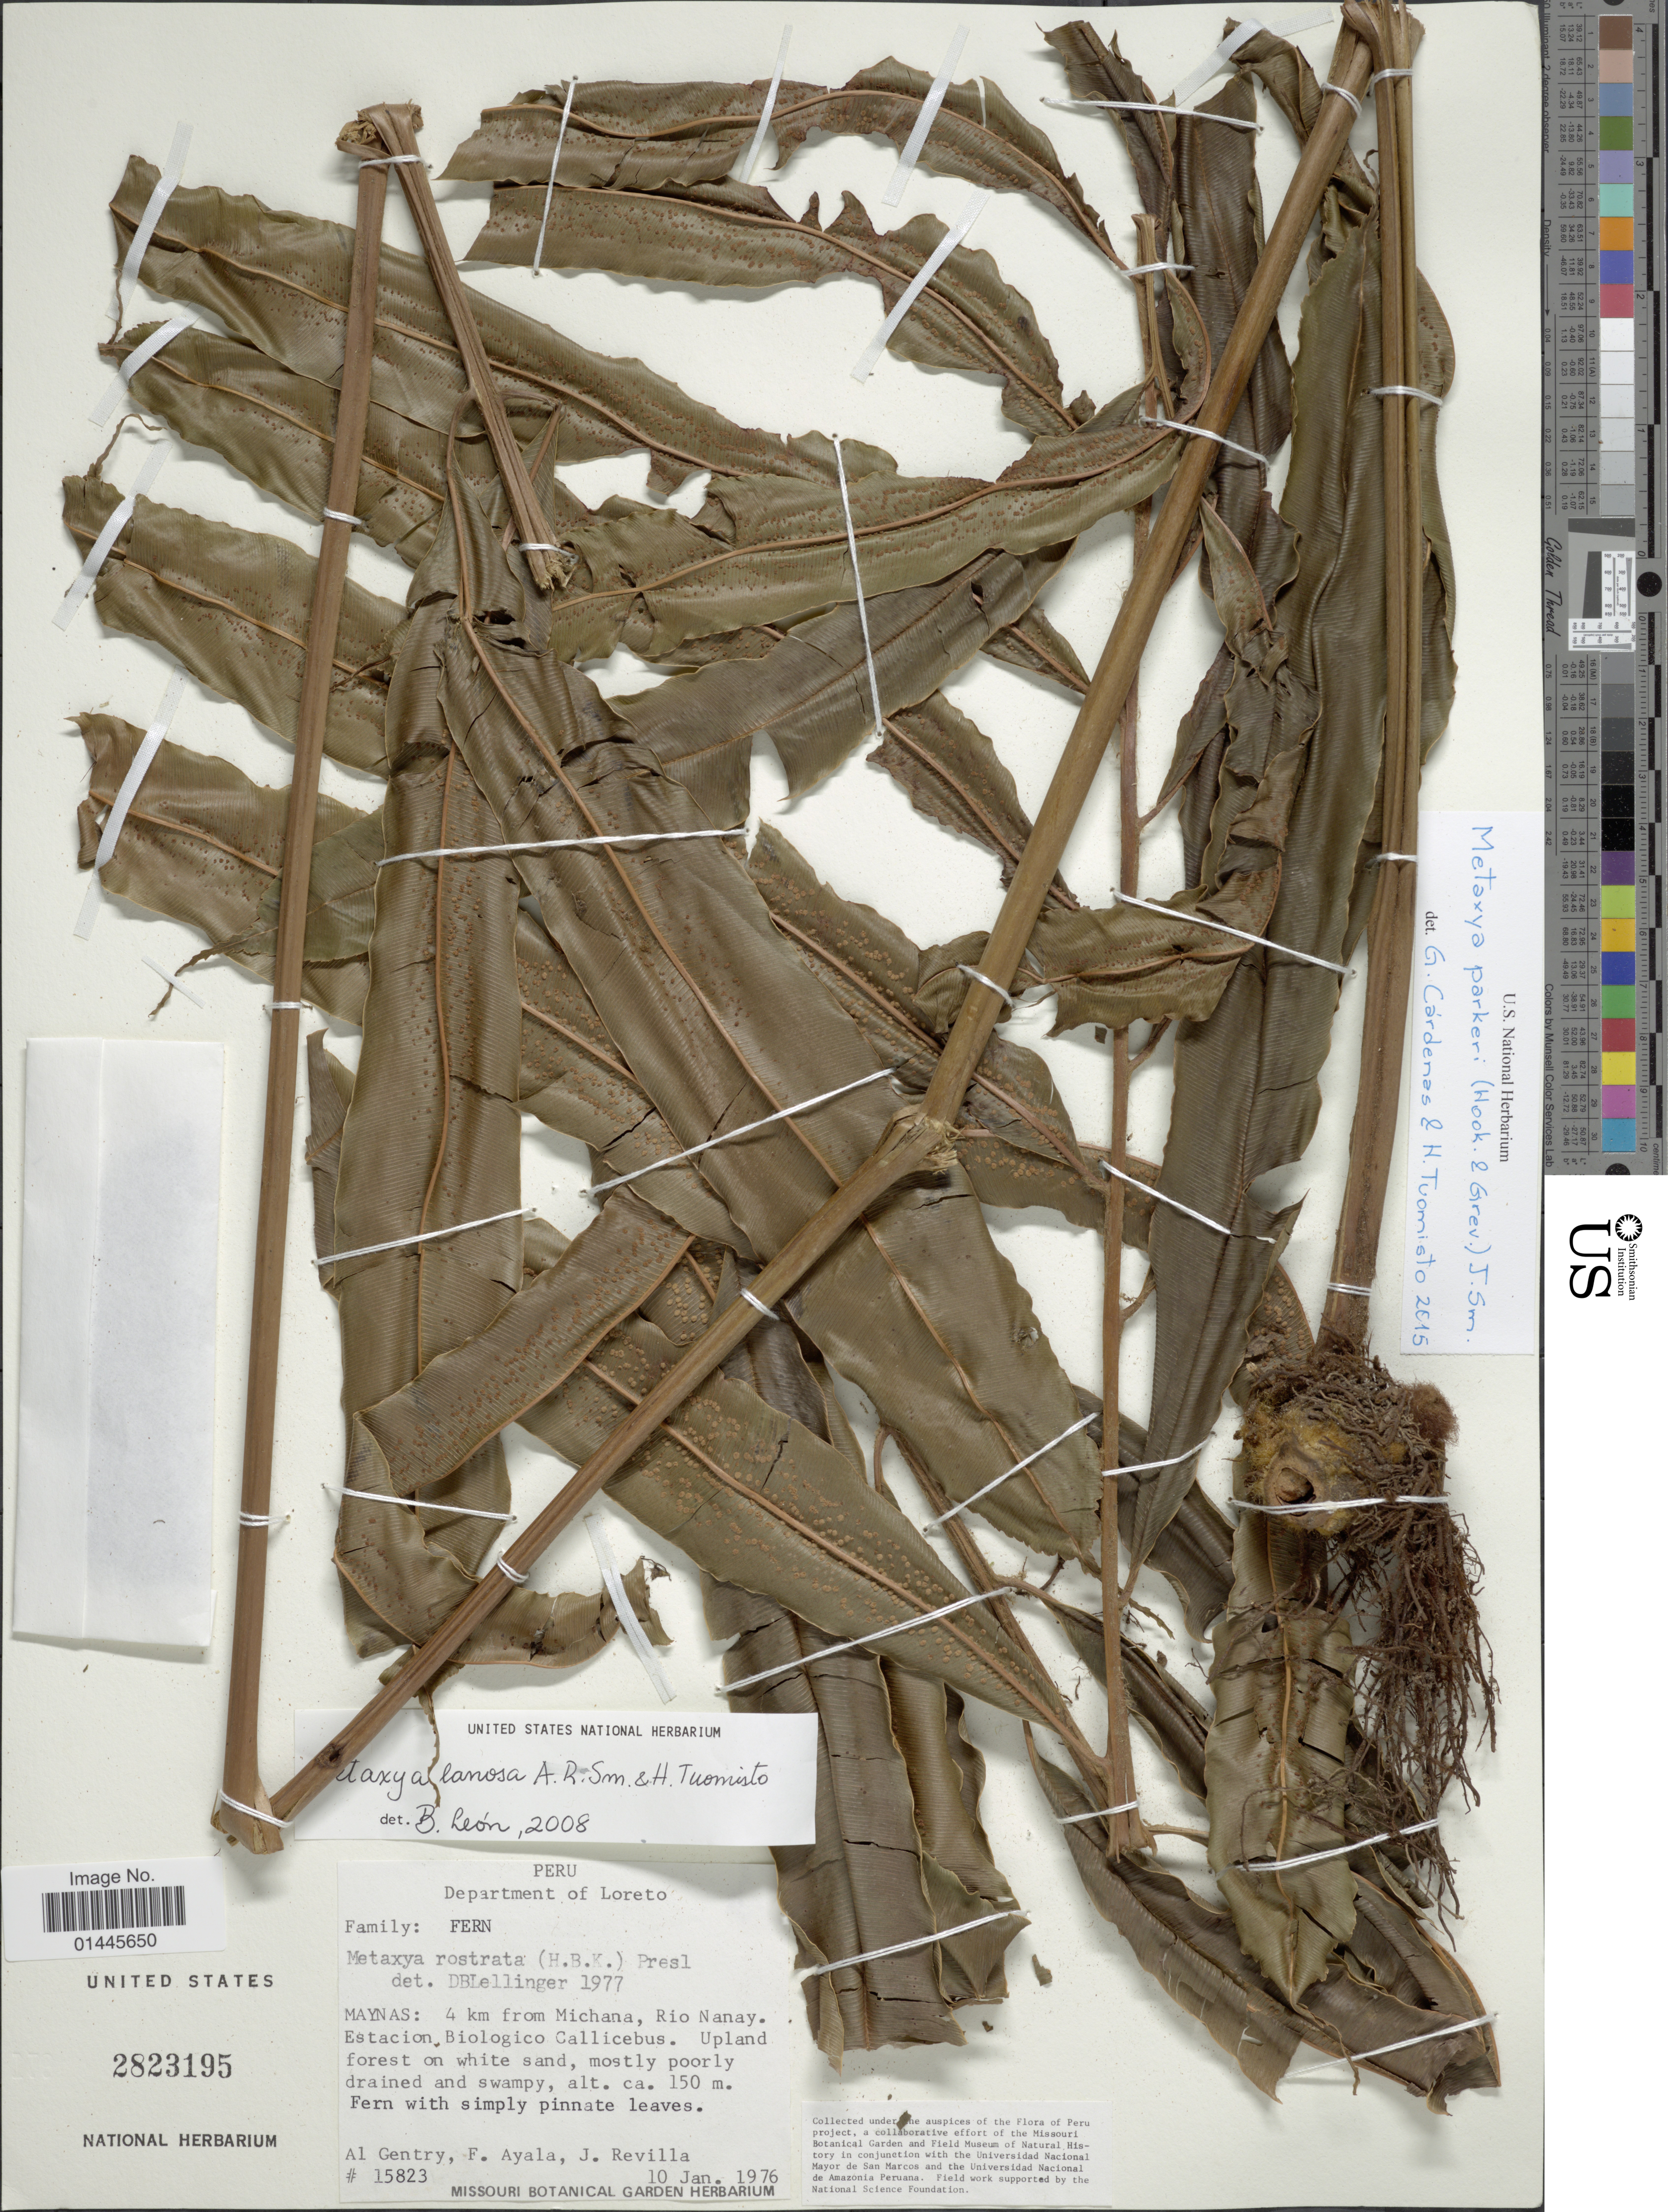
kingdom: Plantae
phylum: Tracheophyta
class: Polypodiopsida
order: Cyatheales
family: Metaxyaceae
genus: Metaxya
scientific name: Metaxya parkeri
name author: (Hook. & Grev.) J. Sm.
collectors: A. H. Gentry, F. Ayala & J. Revilla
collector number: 15823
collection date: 1976-01-10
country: Peru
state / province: Loreto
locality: Maynas: 4 km from Michana, Rio Nanay, Estacion, Biologico Callicebus.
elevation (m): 150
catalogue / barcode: US 2823195